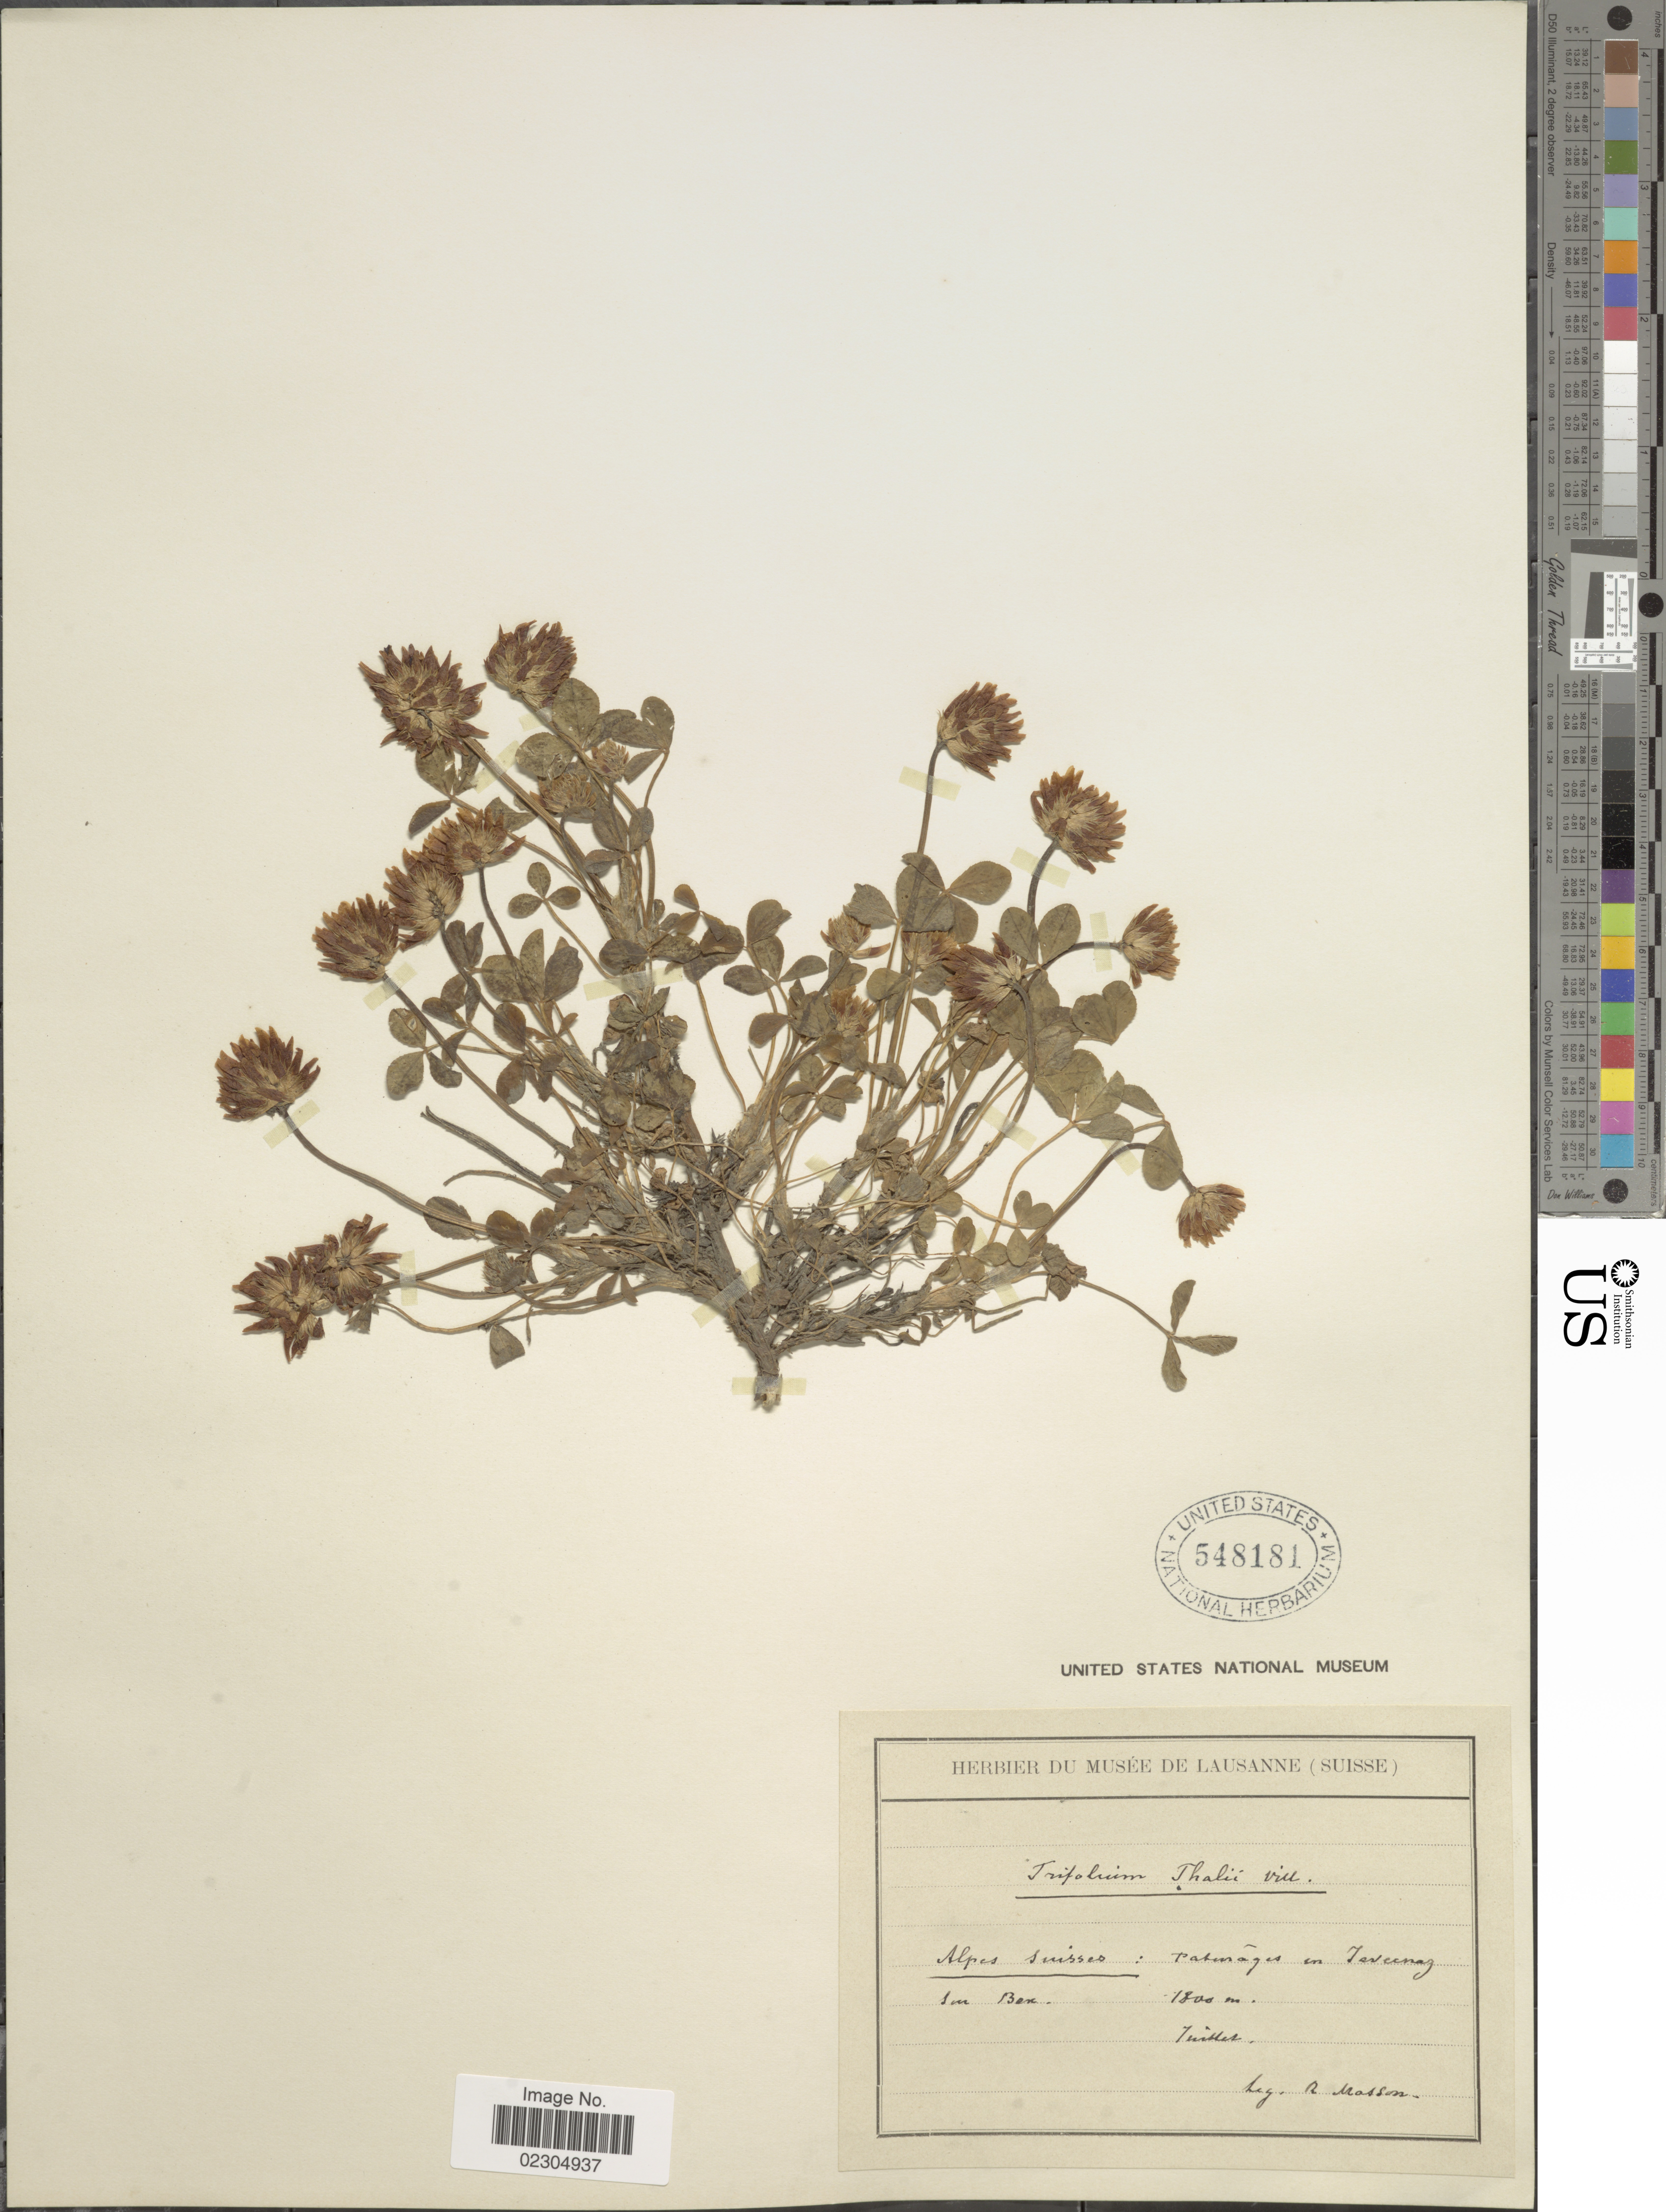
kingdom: Plantae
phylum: Tracheophyta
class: Magnoliopsida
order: Fabales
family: Fabaceae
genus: Trifolium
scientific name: Trifolium thalii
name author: Vill.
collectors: R. Masson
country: Switzerland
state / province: Vaud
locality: Alpes Suisses: tatinages in Javernaz, sur Bex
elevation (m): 1800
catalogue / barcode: US 548181